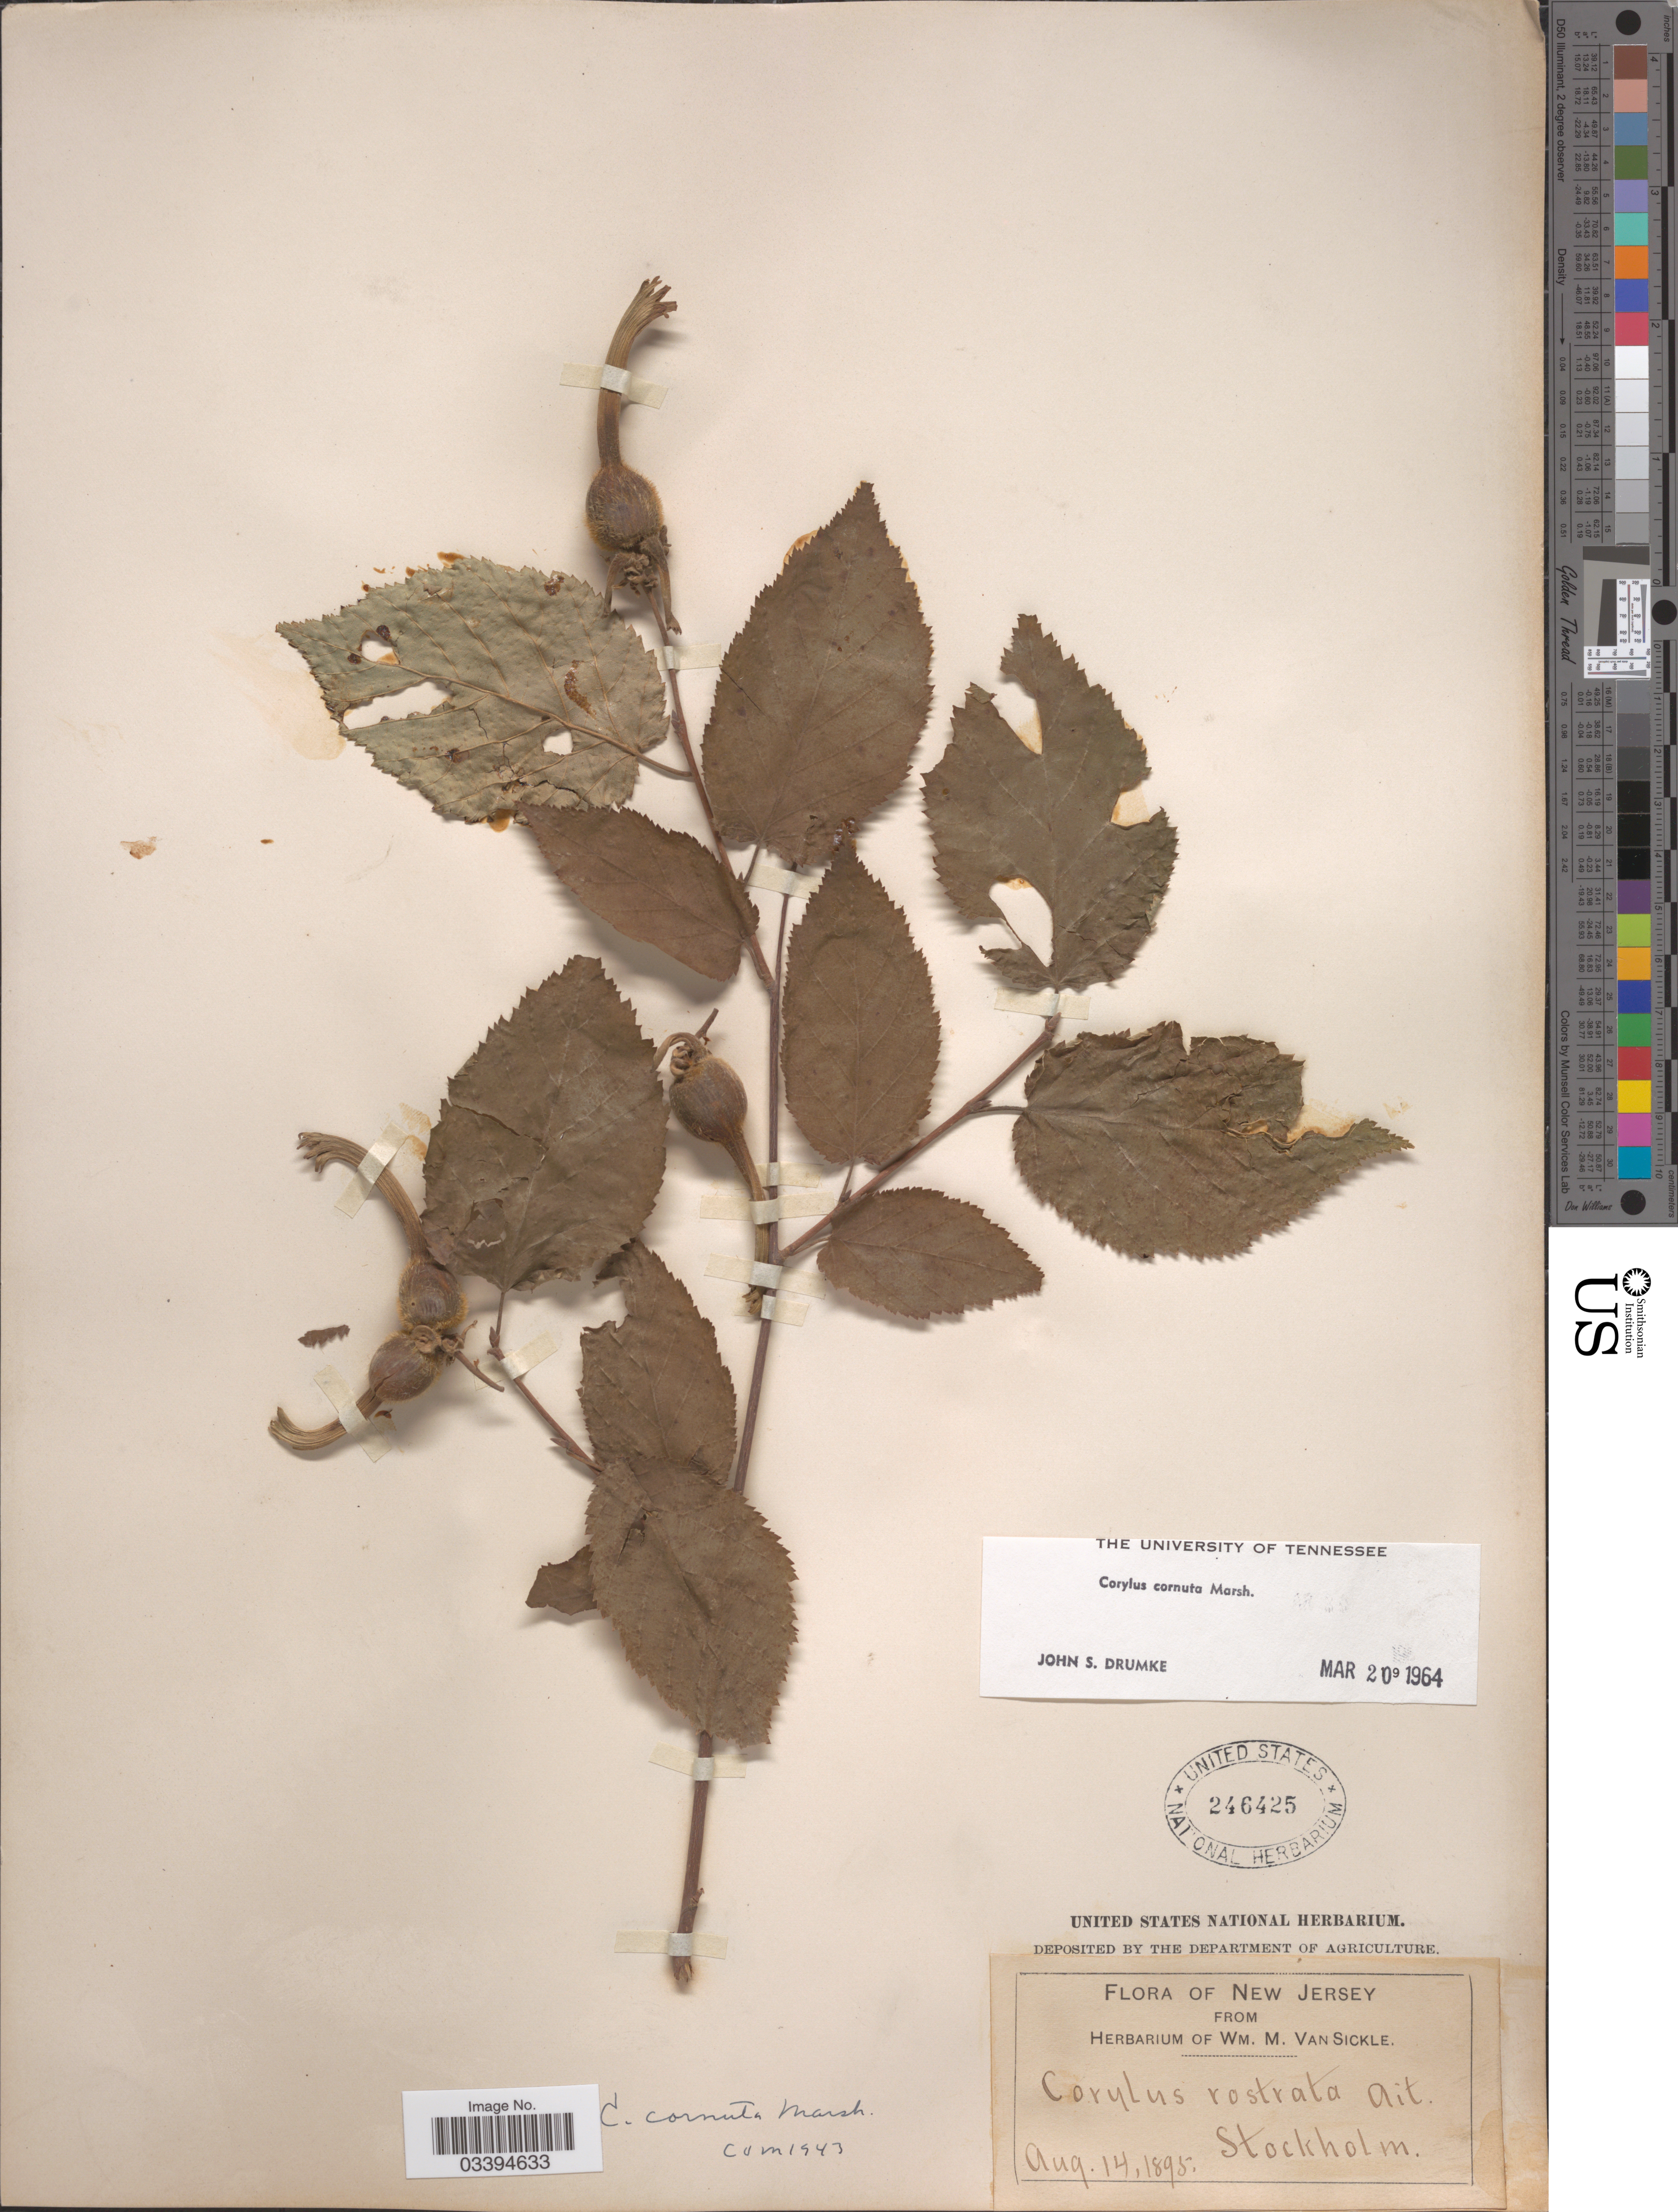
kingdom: Plantae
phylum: Tracheophyta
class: Magnoliopsida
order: Fagales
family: Betulaceae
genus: Corylus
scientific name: Corylus cornuta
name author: Marshall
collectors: ex herb. Wm. M. Van Sickle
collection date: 1895-08-14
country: United States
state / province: New Jersey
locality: Stockholm.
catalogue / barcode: US 246425